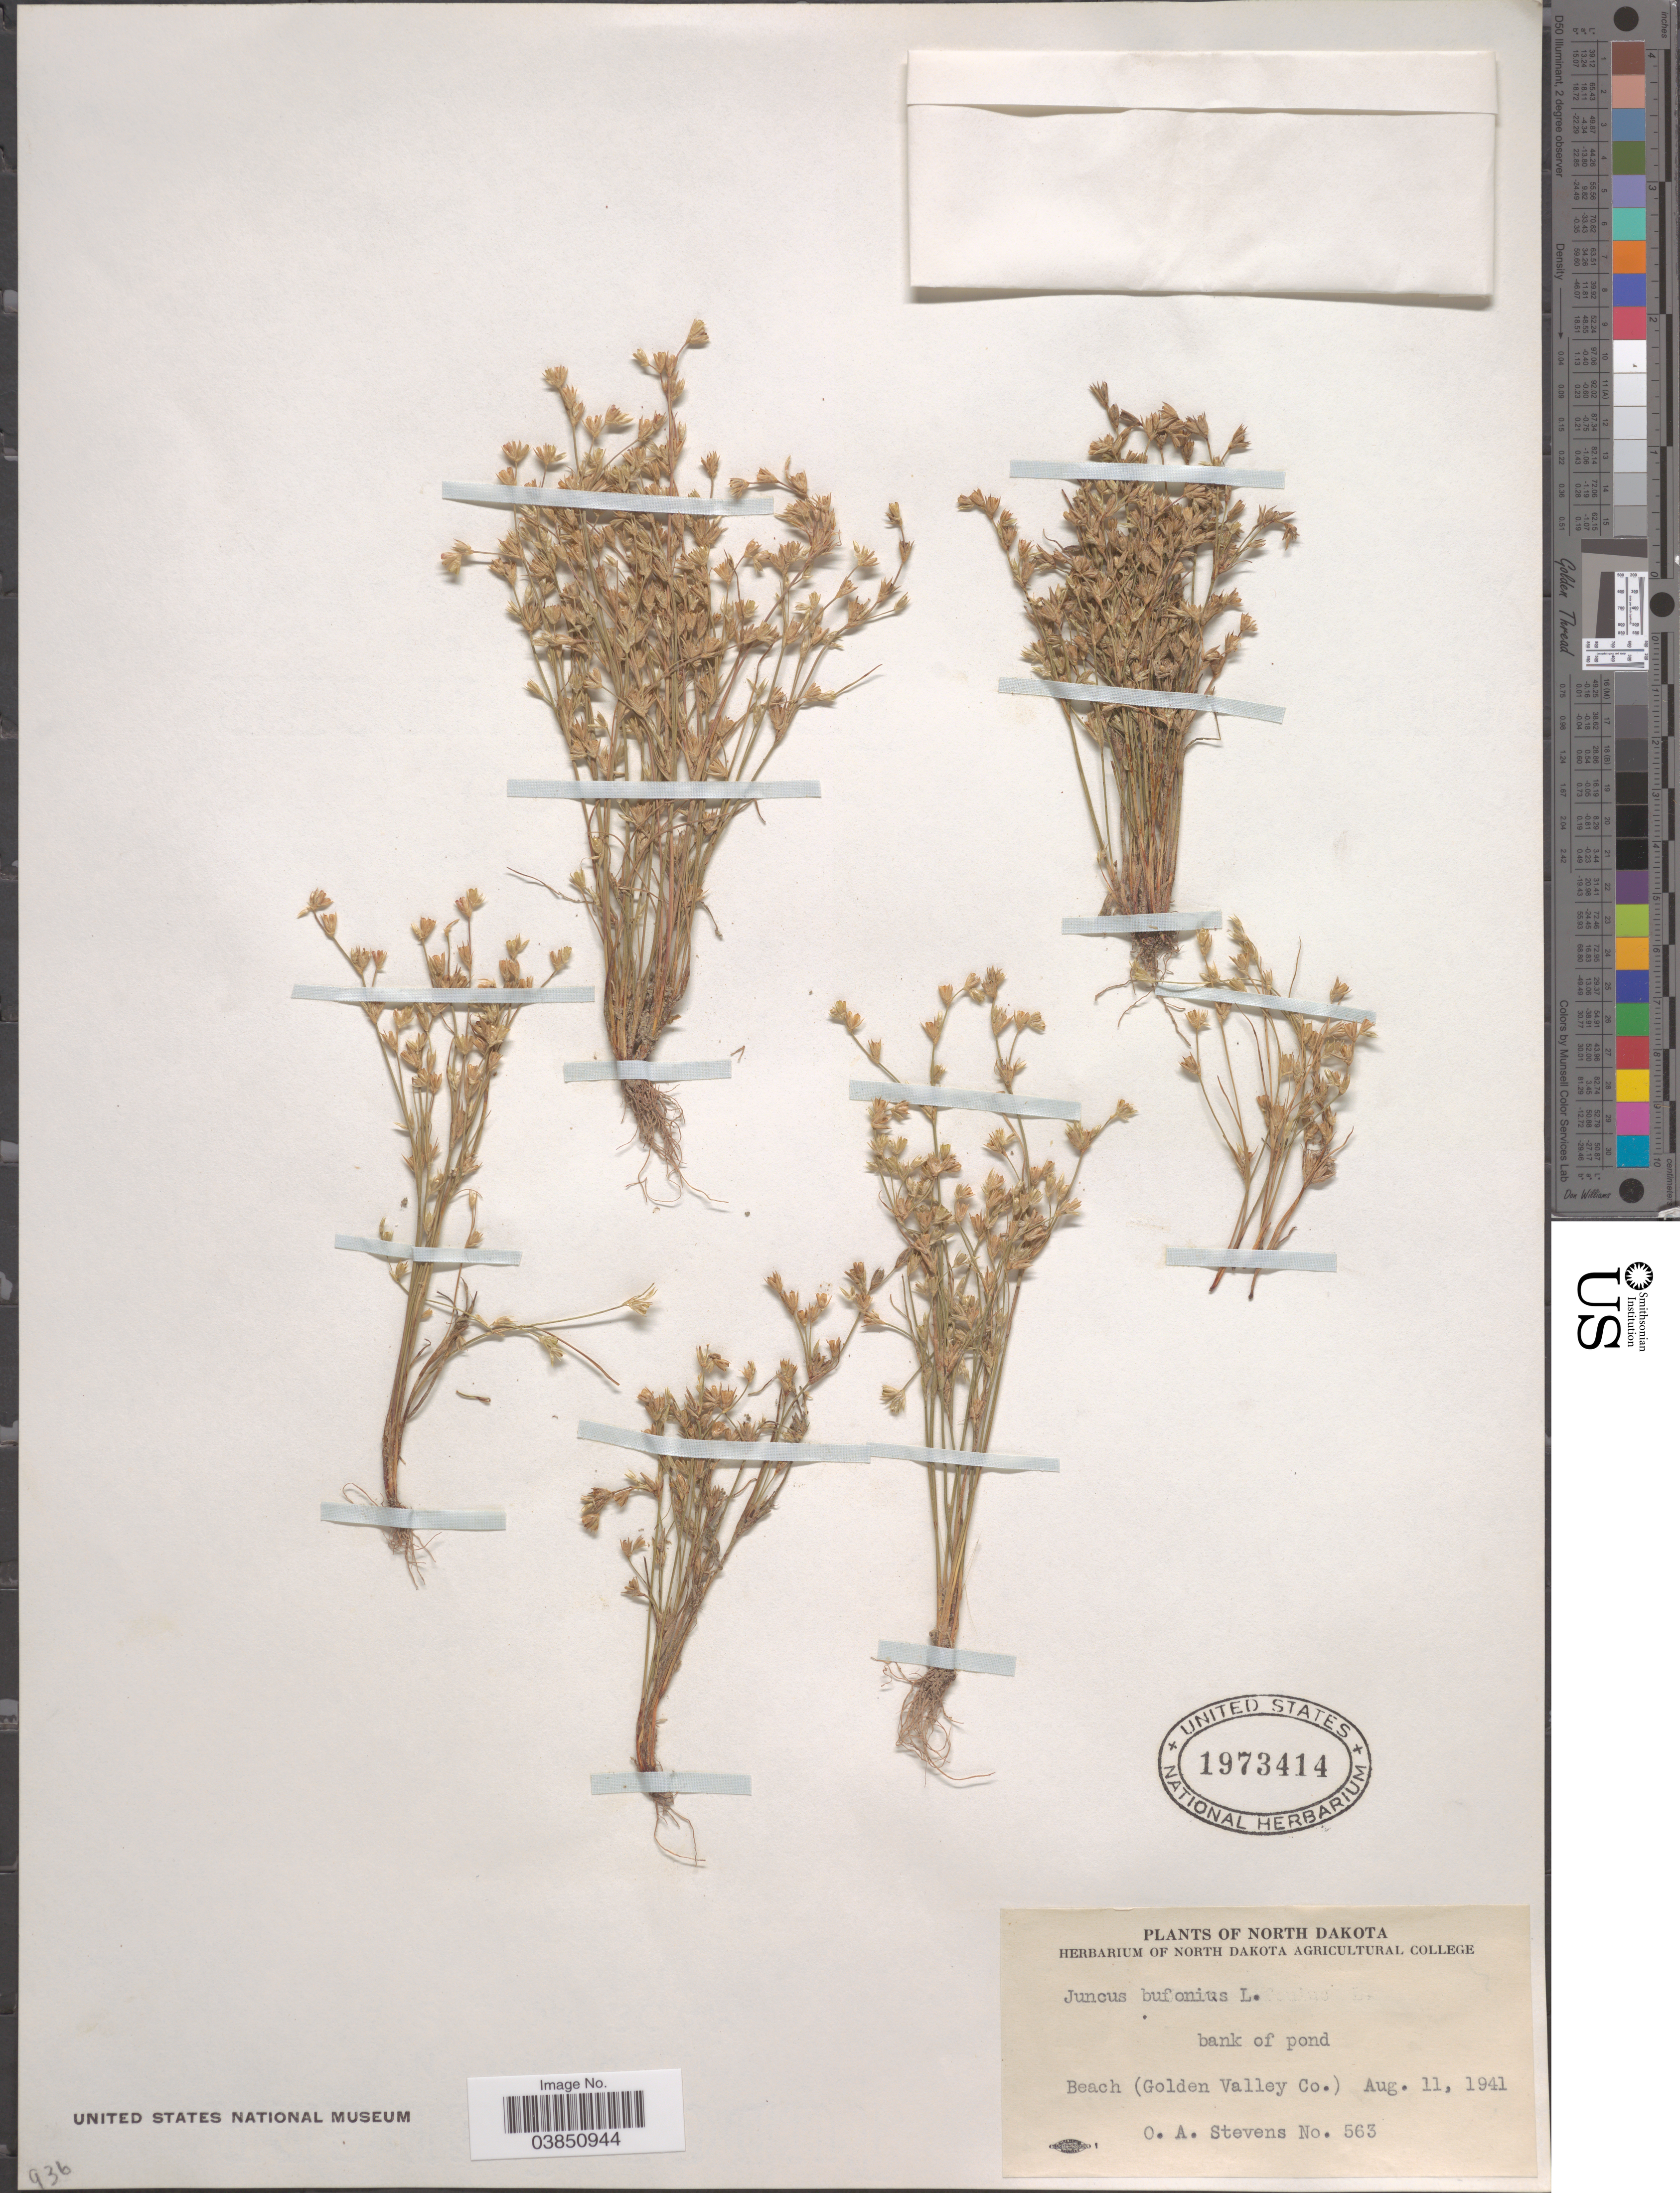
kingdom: Plantae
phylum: Tracheophyta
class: Liliopsida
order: Poales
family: Juncaceae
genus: Juncus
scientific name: Juncus bufonius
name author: L.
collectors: O. A. Stevens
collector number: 563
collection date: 1941-08-11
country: United States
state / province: North Dakota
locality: Beach (Golden Valley Co.).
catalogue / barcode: US 1973414